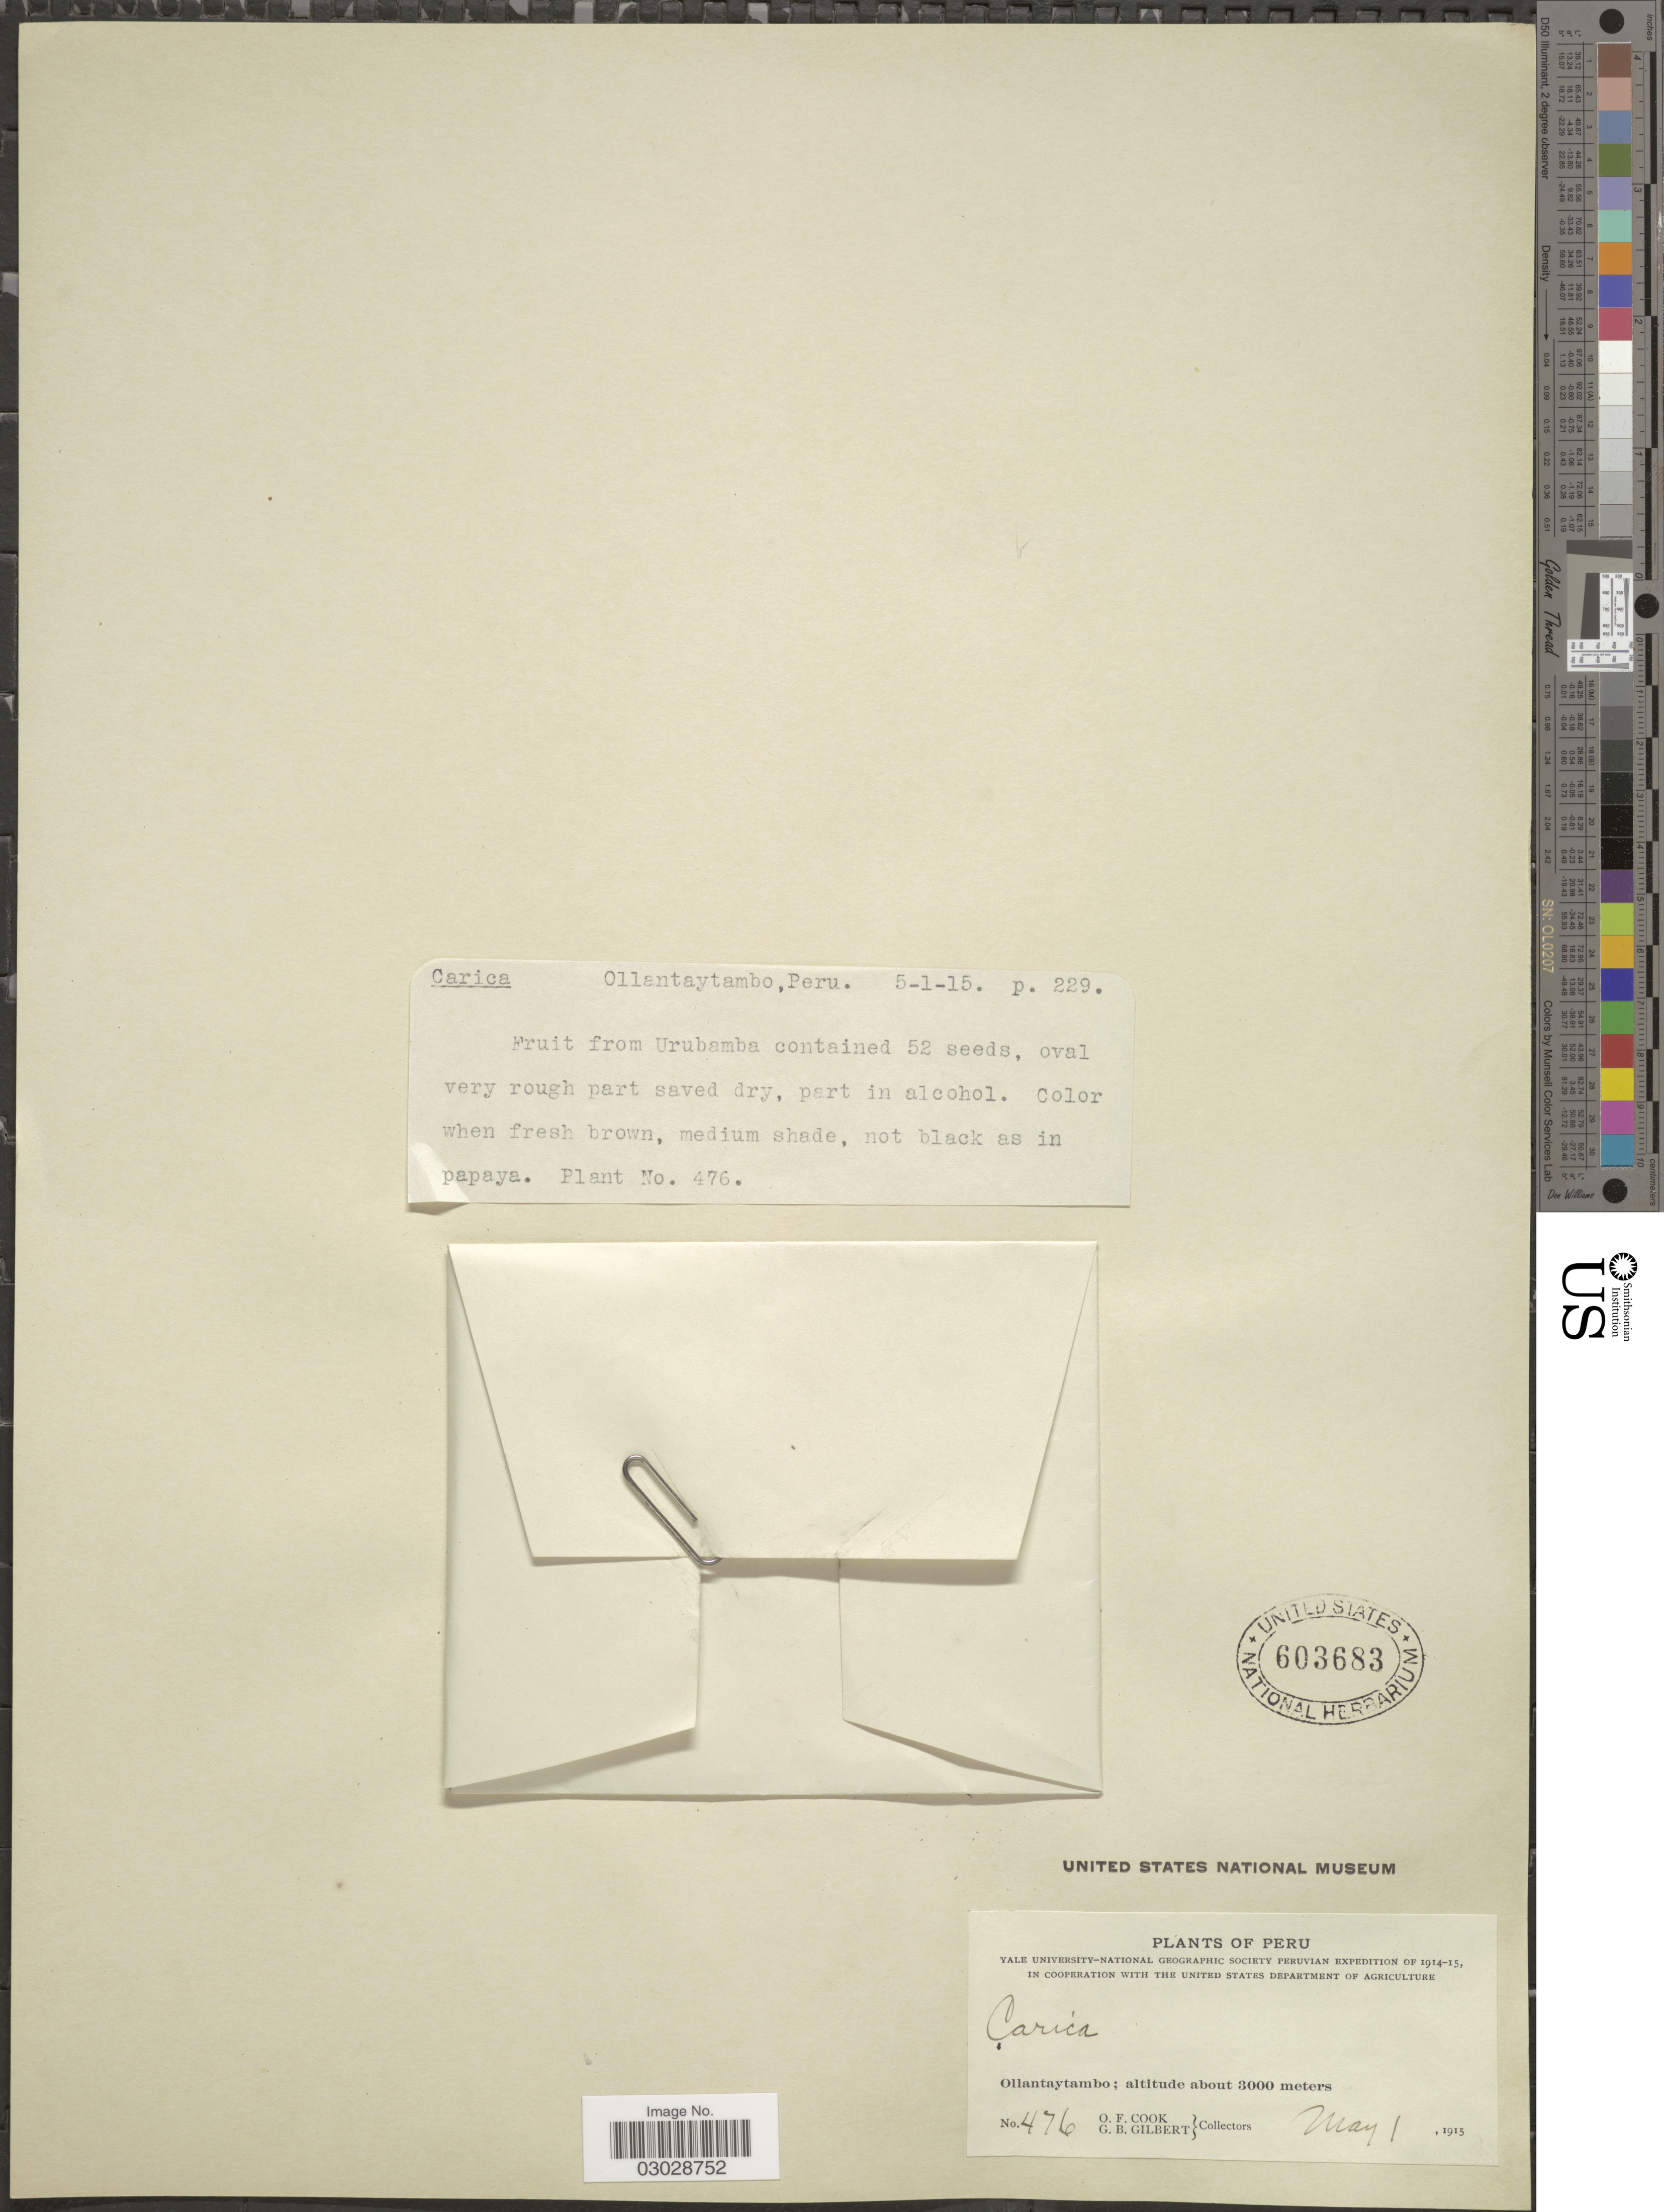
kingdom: Plantae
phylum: Tracheophyta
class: Magnoliopsida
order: Brassicales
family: Caricaceae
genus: Carica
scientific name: Carica sp.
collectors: O. F. Cook & G. B. Gilbert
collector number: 476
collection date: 1915-05-01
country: Peru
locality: Ollantaytambo.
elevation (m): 3000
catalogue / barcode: US 603683